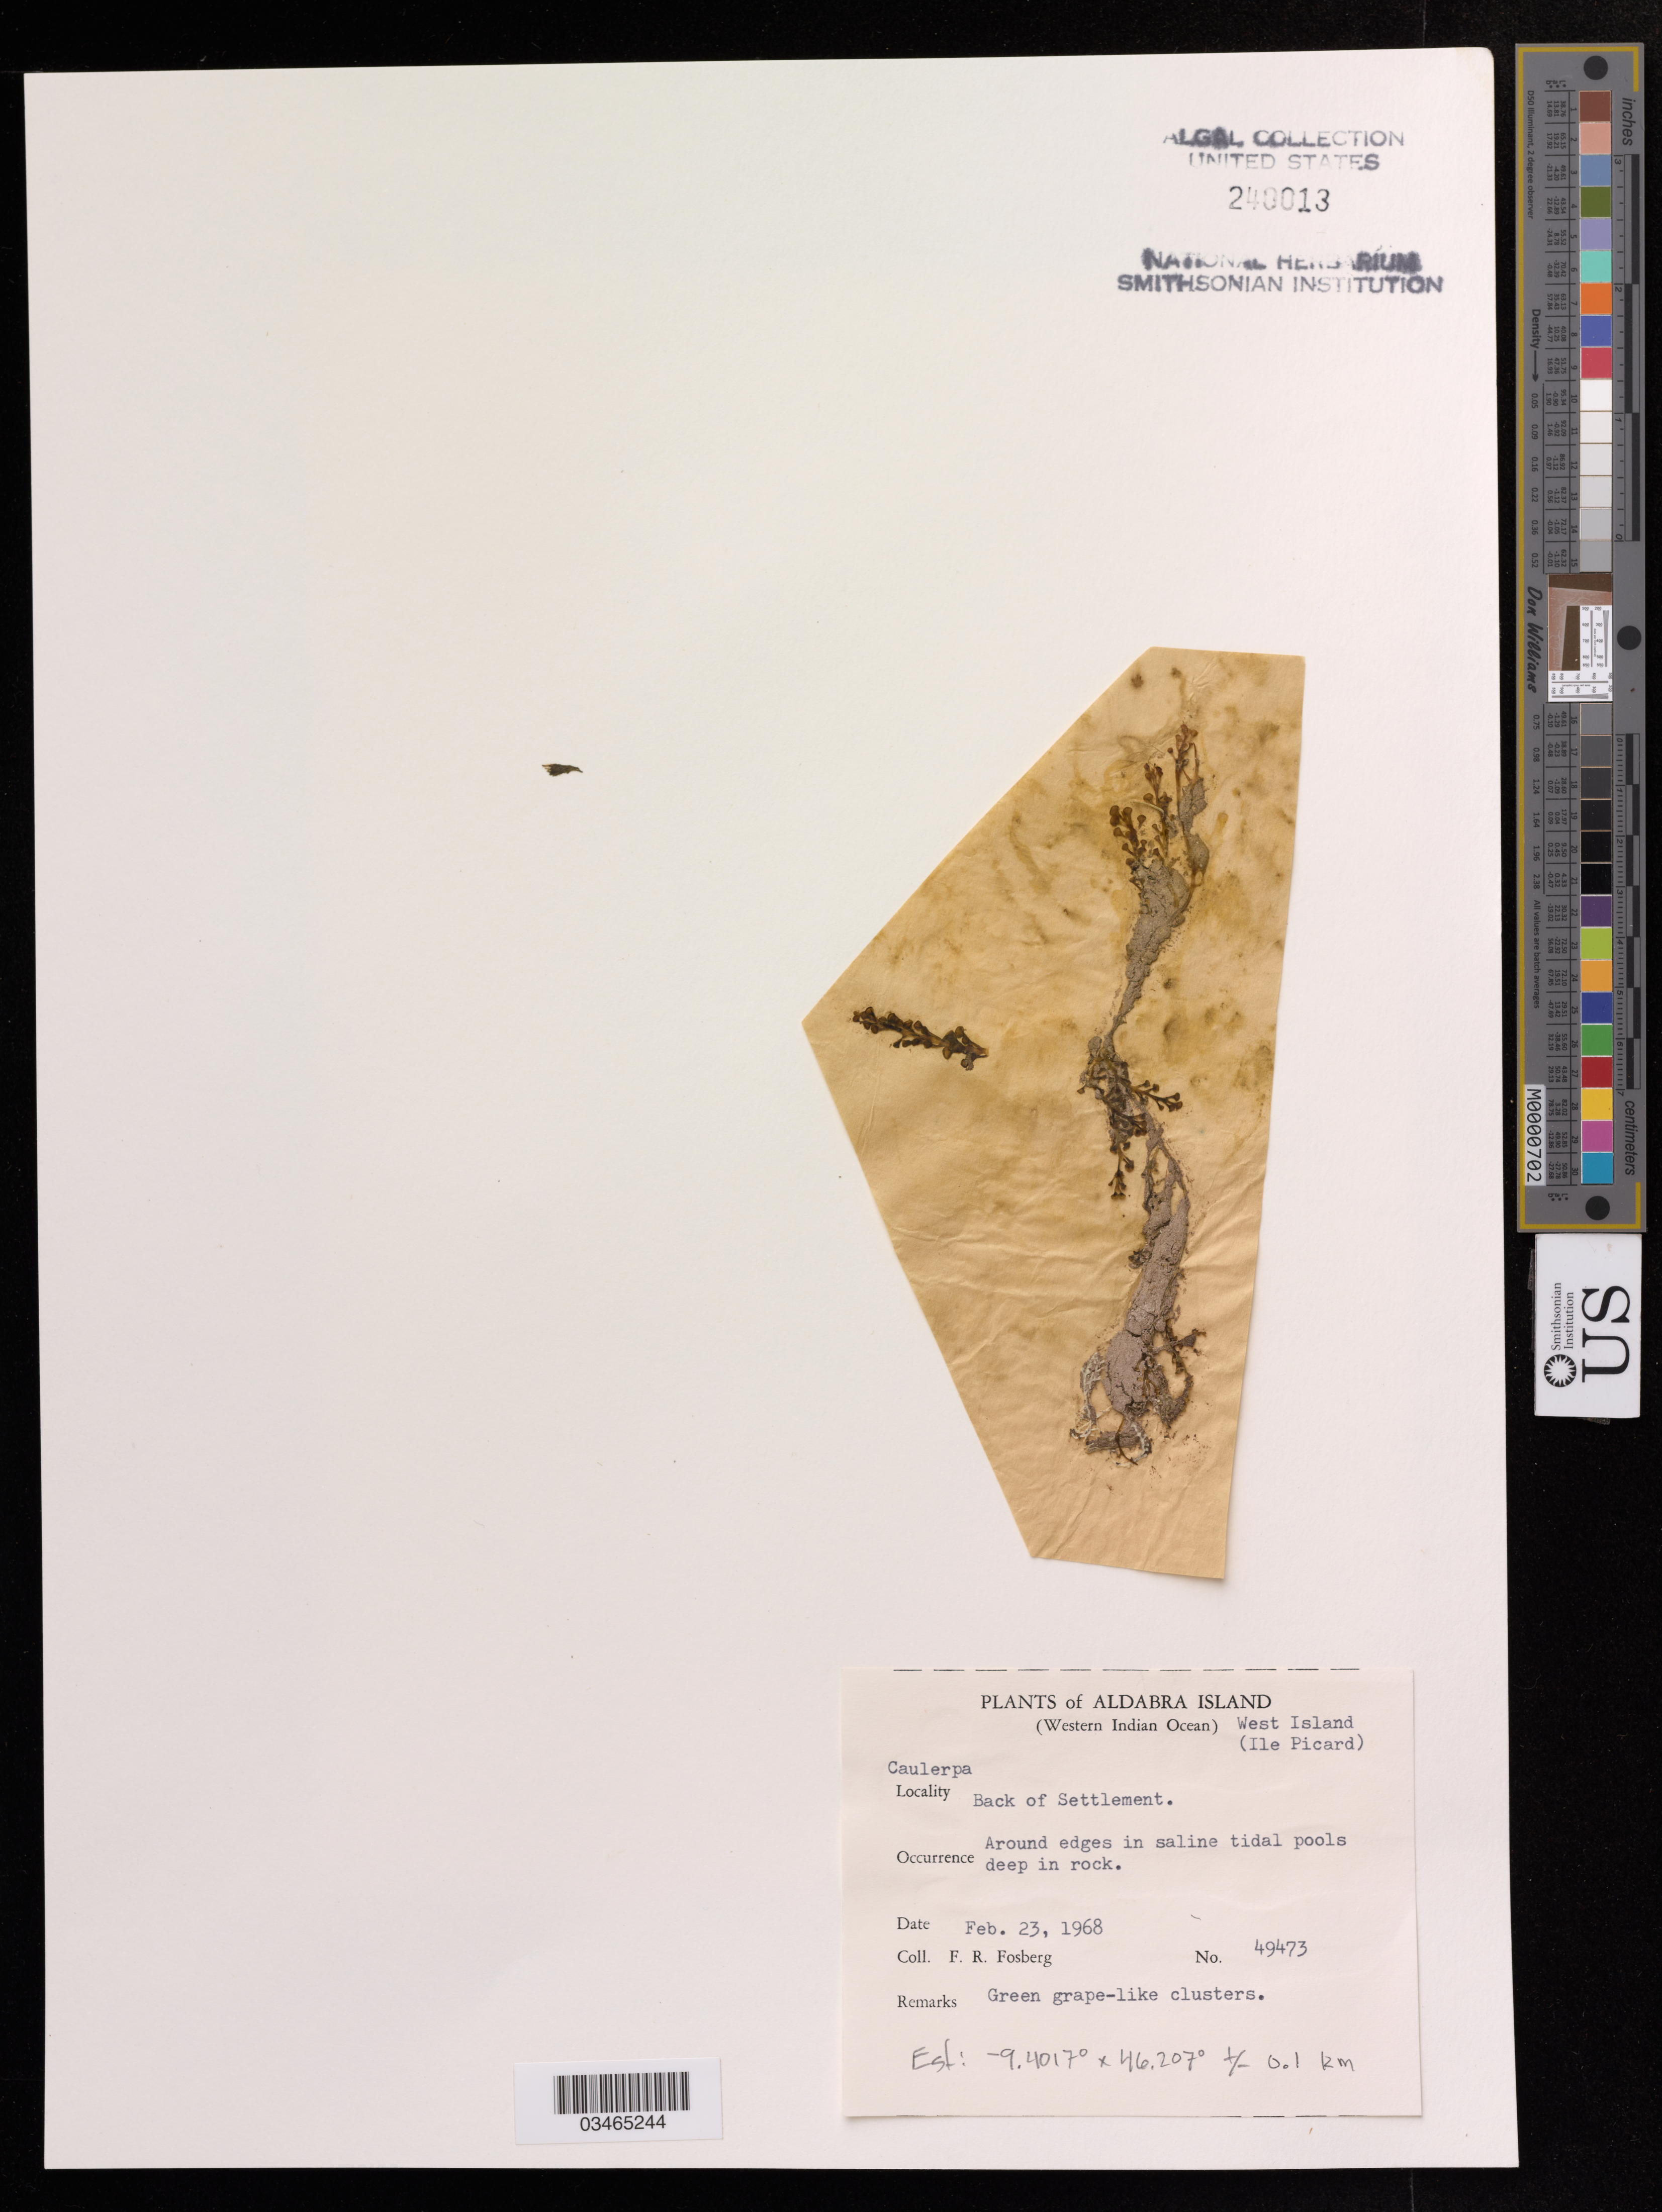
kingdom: Plantae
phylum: Chlorophyta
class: Ulvophyceae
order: Bryopsidales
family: Caulerpaceae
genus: Caulerpa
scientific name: Caulerpa sp.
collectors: F. R. Fosberg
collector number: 49473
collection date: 1968-02-23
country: Seychelles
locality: Aldabra Island, West Island (Ile Picard). Back of Settlement.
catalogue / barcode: US 240013